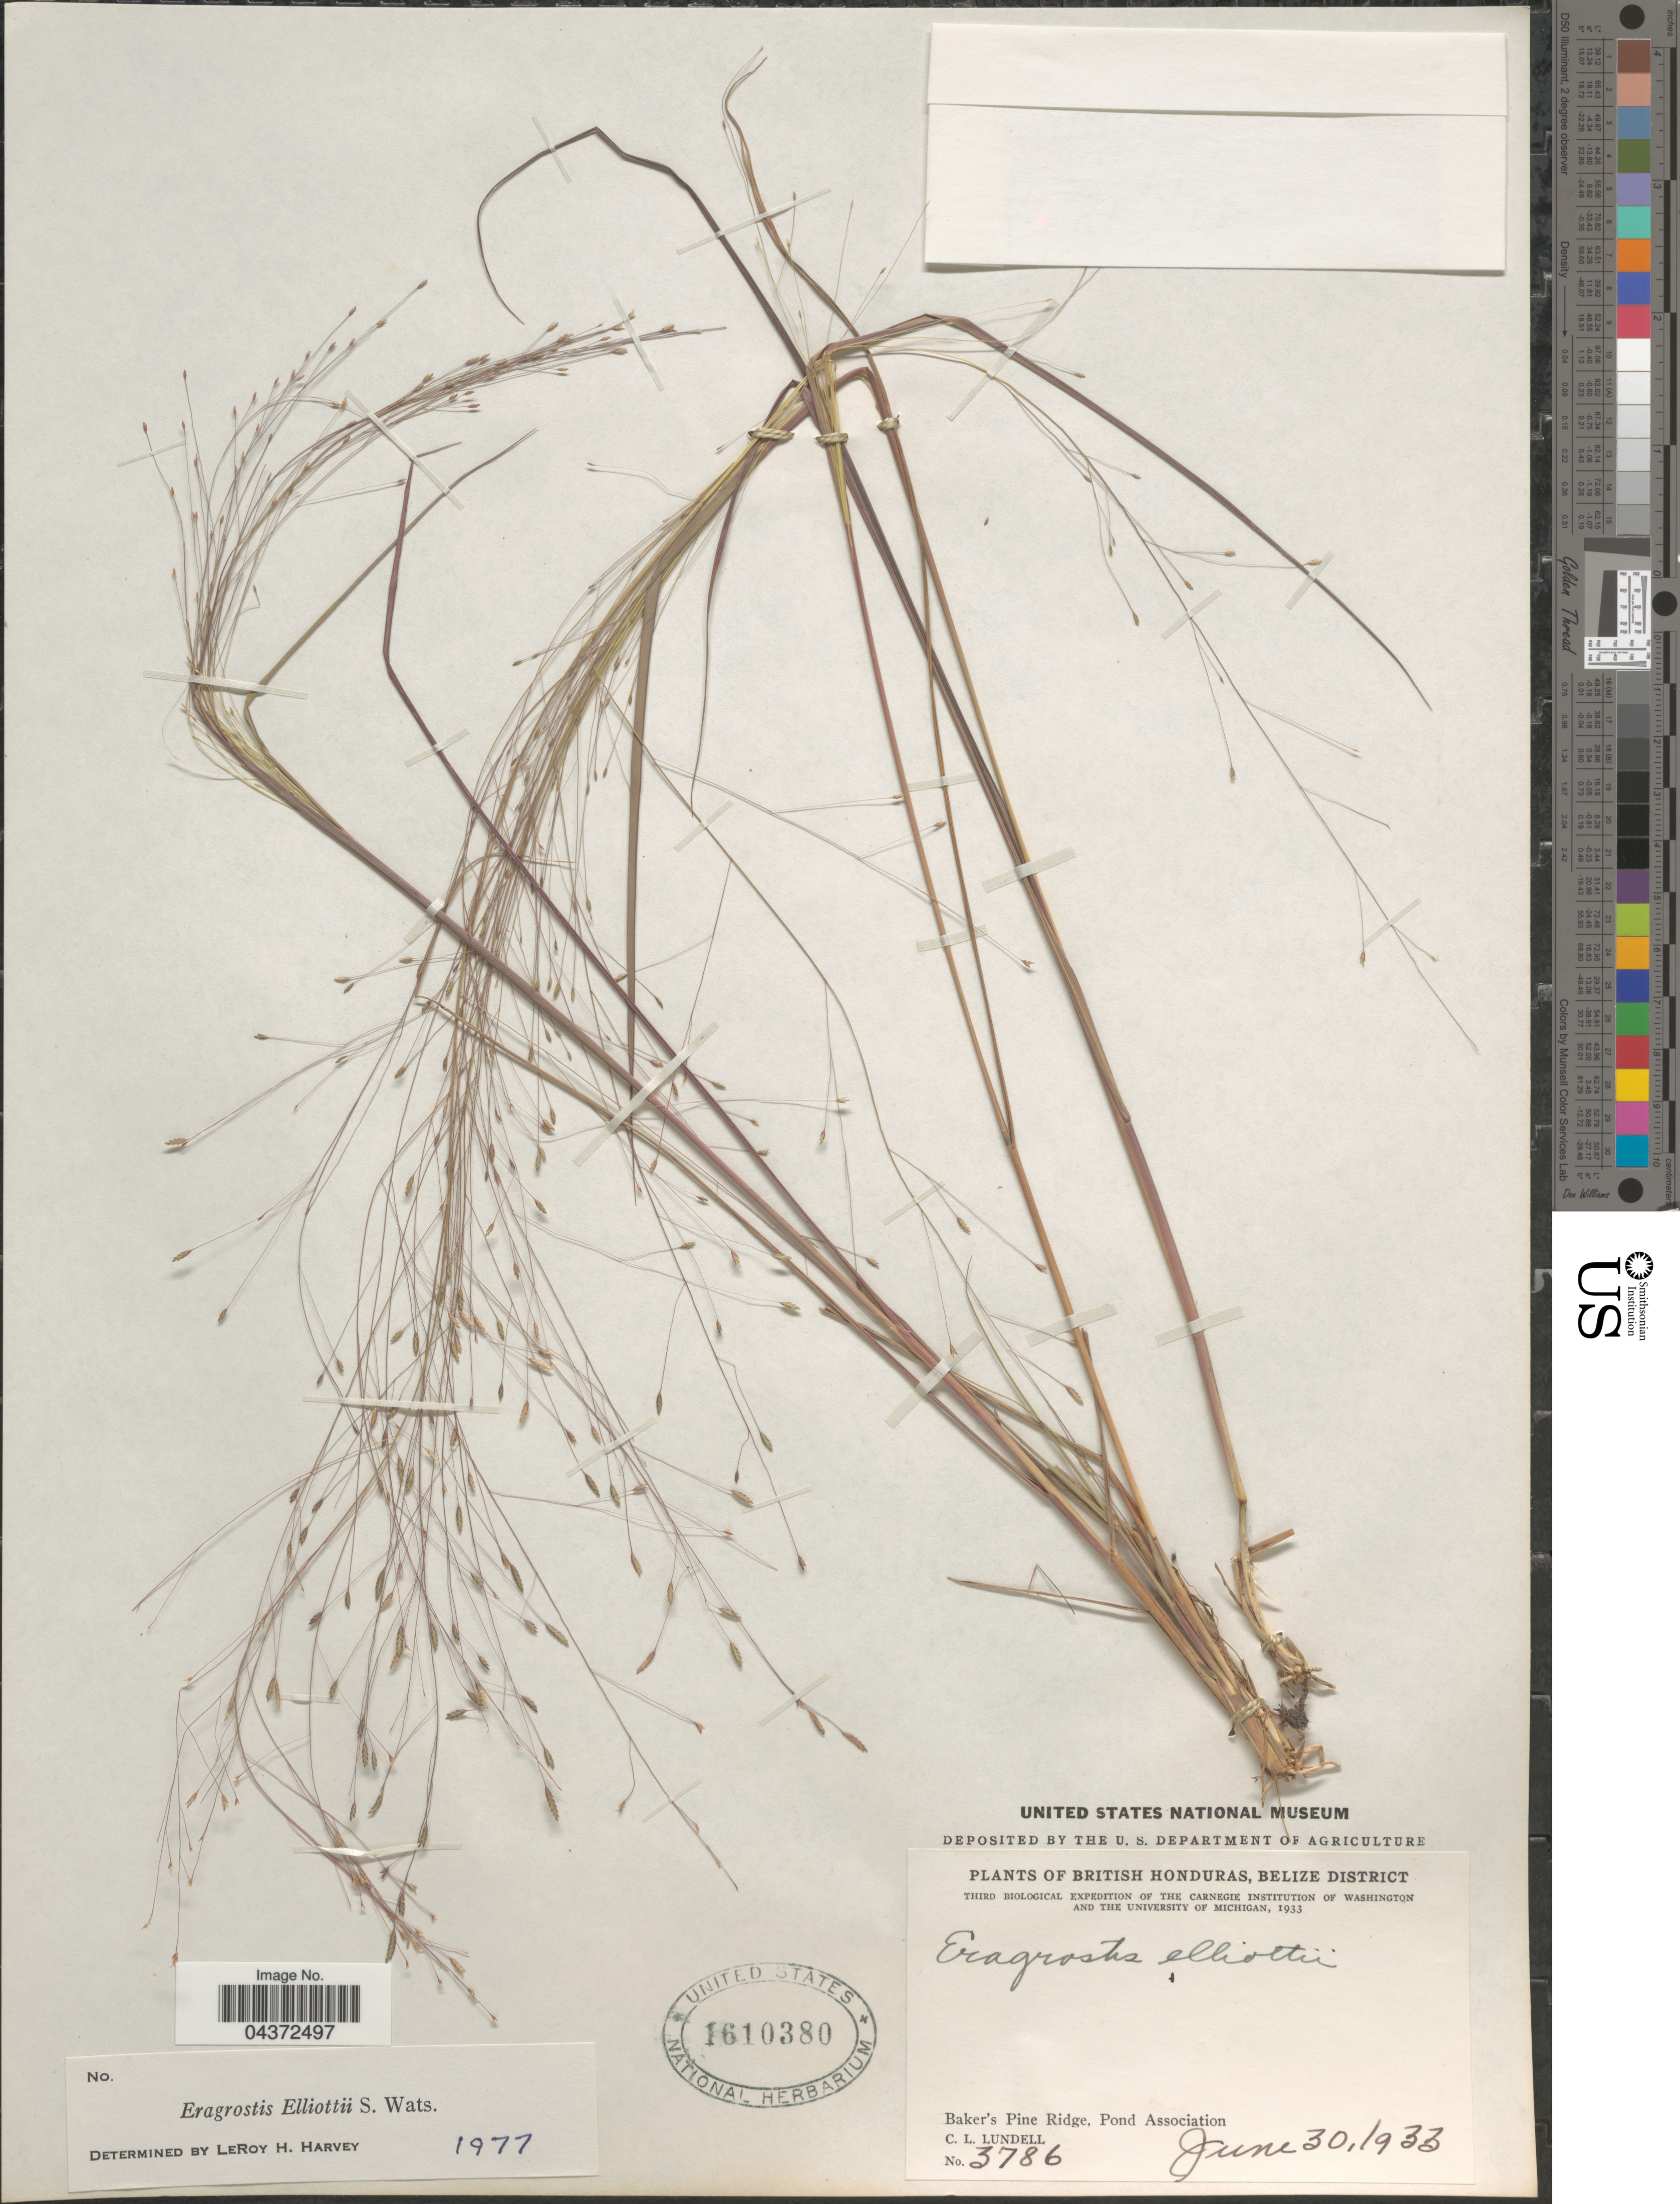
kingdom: Plantae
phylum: Tracheophyta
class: Liliopsida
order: Poales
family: Poaceae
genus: Eragrostis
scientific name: Eragrostis elliottii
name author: S. Watson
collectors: C. L. Lundell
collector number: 3786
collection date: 1933-06-30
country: Belize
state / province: Belize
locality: British Honduras, Belize District. Third Biological Expedition of the Carnegie Institution of Washington and the University of Michigan, 1933. Baker's Pine Ridge, Pond Association.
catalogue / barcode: US 1610380